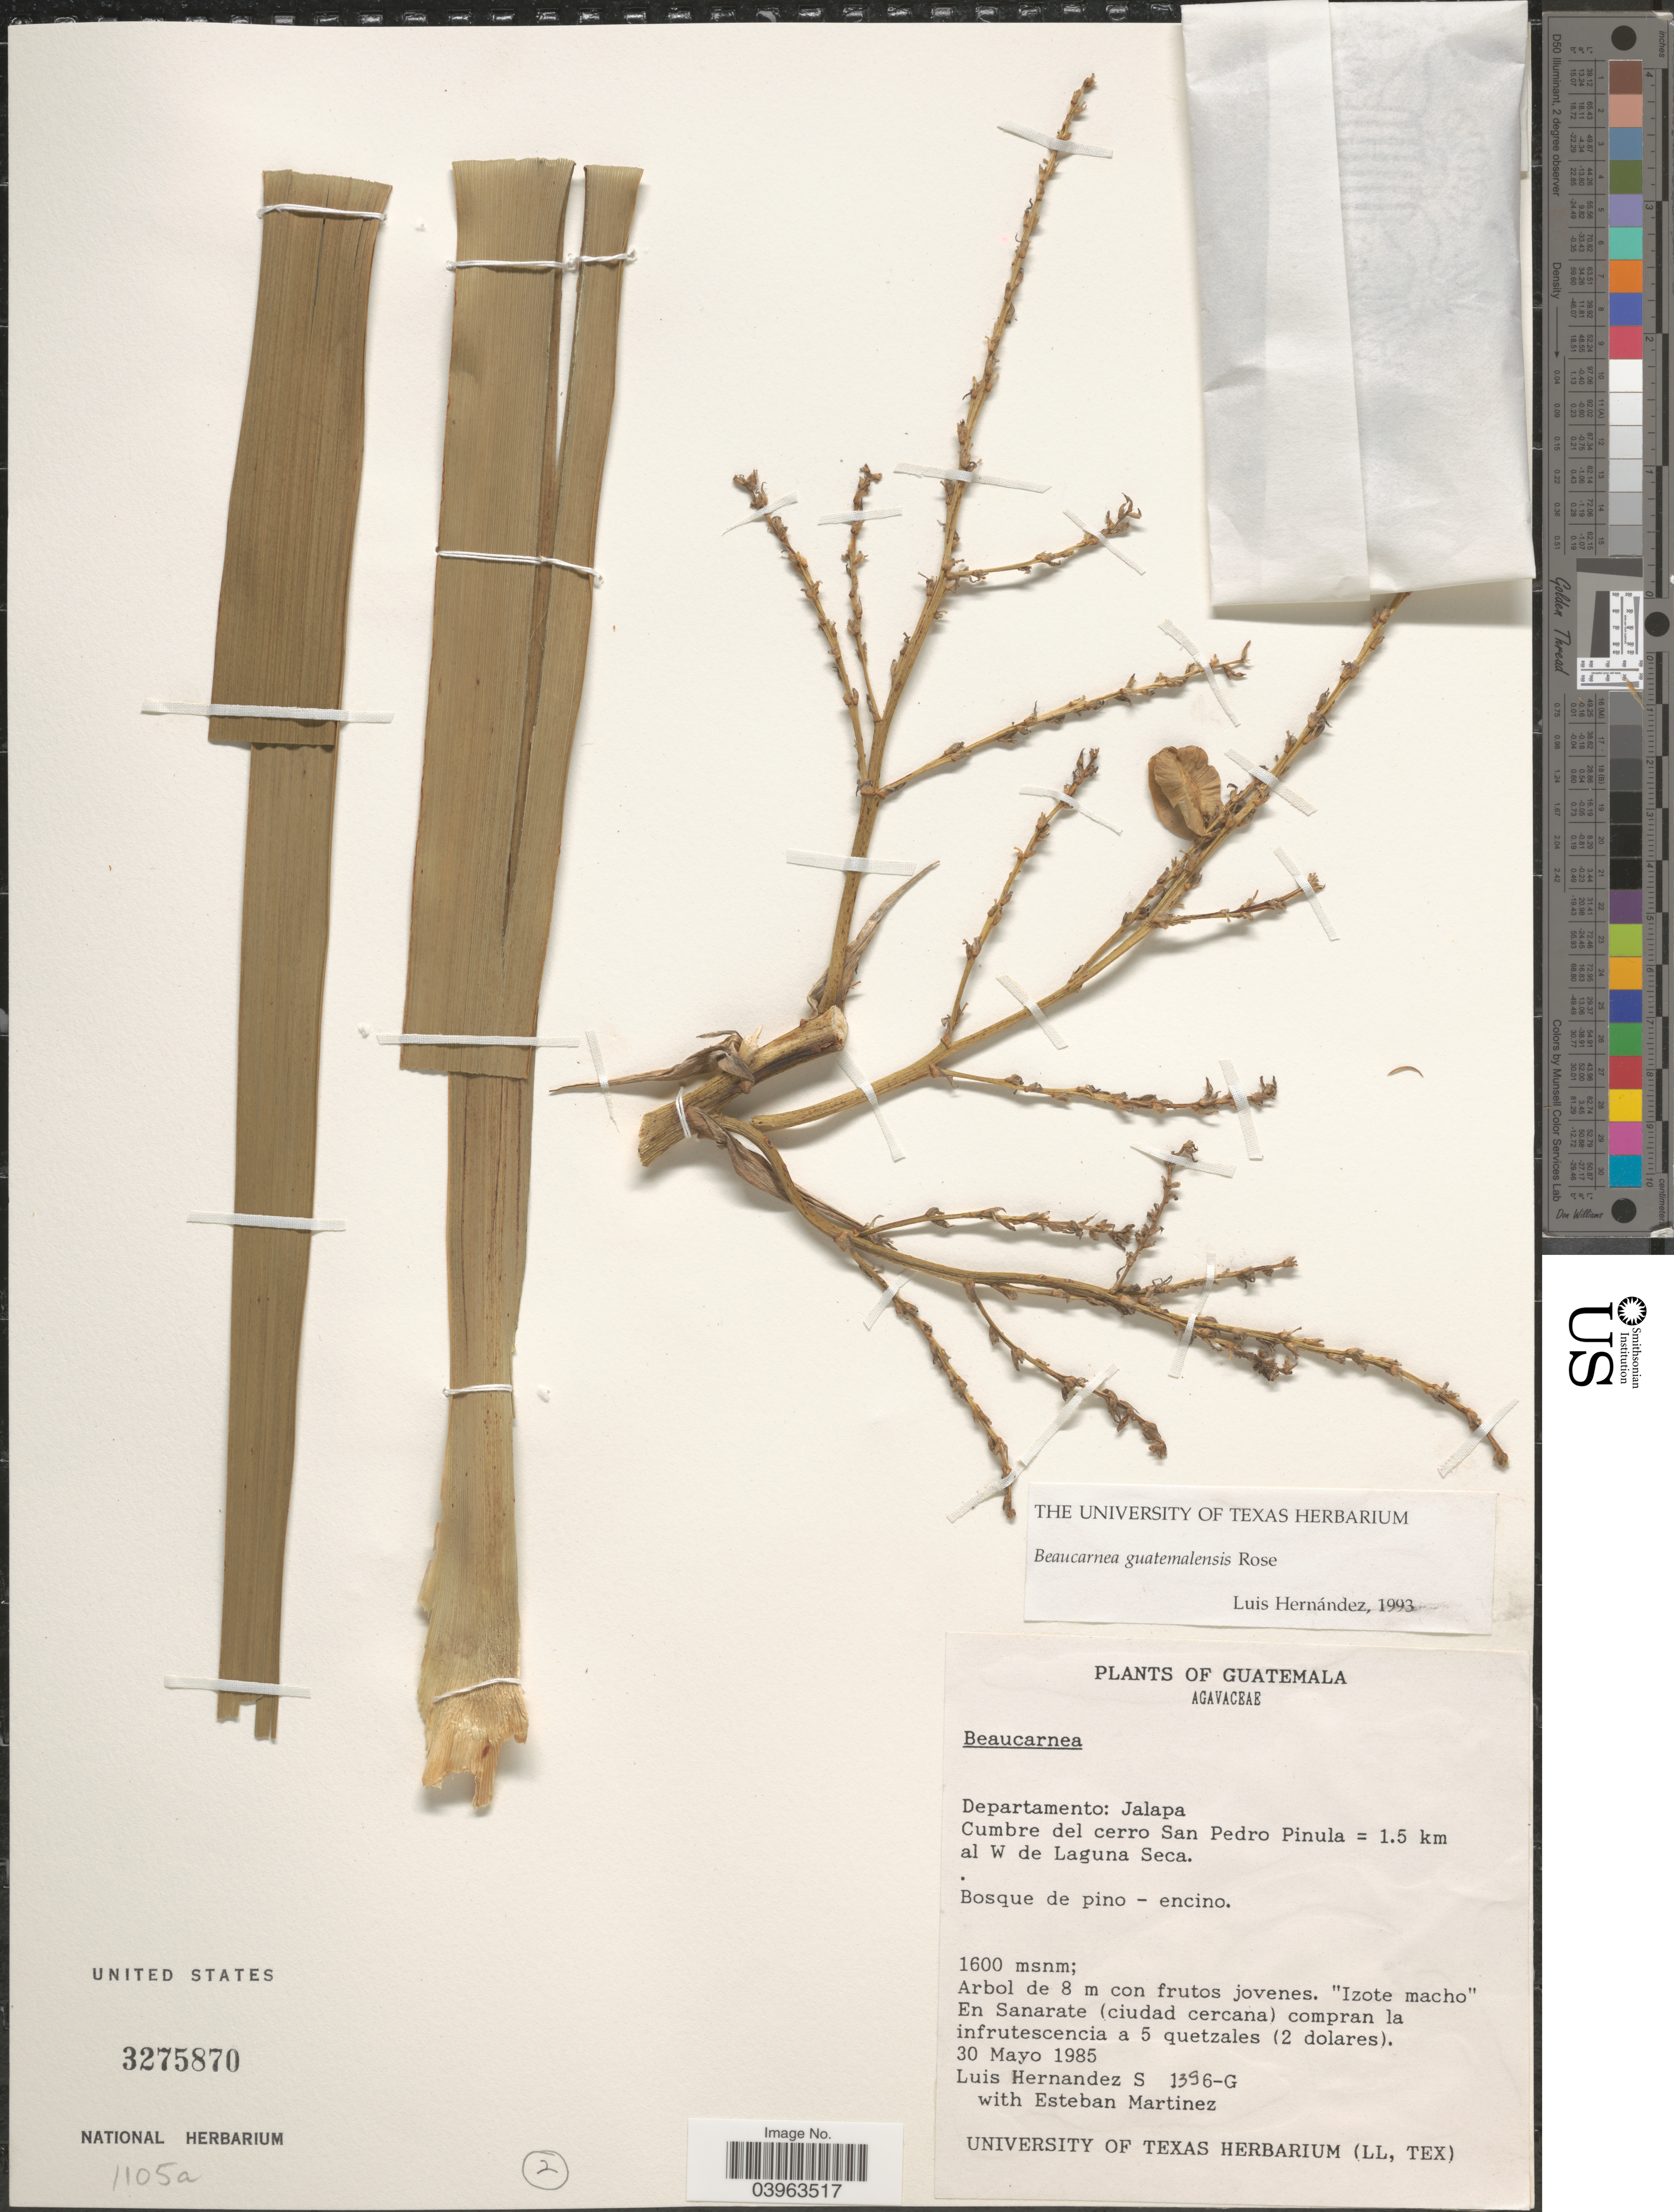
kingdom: Plantae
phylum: Tracheophyta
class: Liliopsida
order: Asparagales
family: Asparagaceae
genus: Beaucarnea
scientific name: Beaucarnea guatemalensis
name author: Rose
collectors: L. Hernandez S. & E. Martínez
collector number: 1396-G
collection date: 1985-05-30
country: Guatemala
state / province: Jalapa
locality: Departamento: Jalapa. Cumbre del cerro San Pedro Pinula = 1.5 km al W de Laguna Seca.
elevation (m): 1600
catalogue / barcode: US 3275870